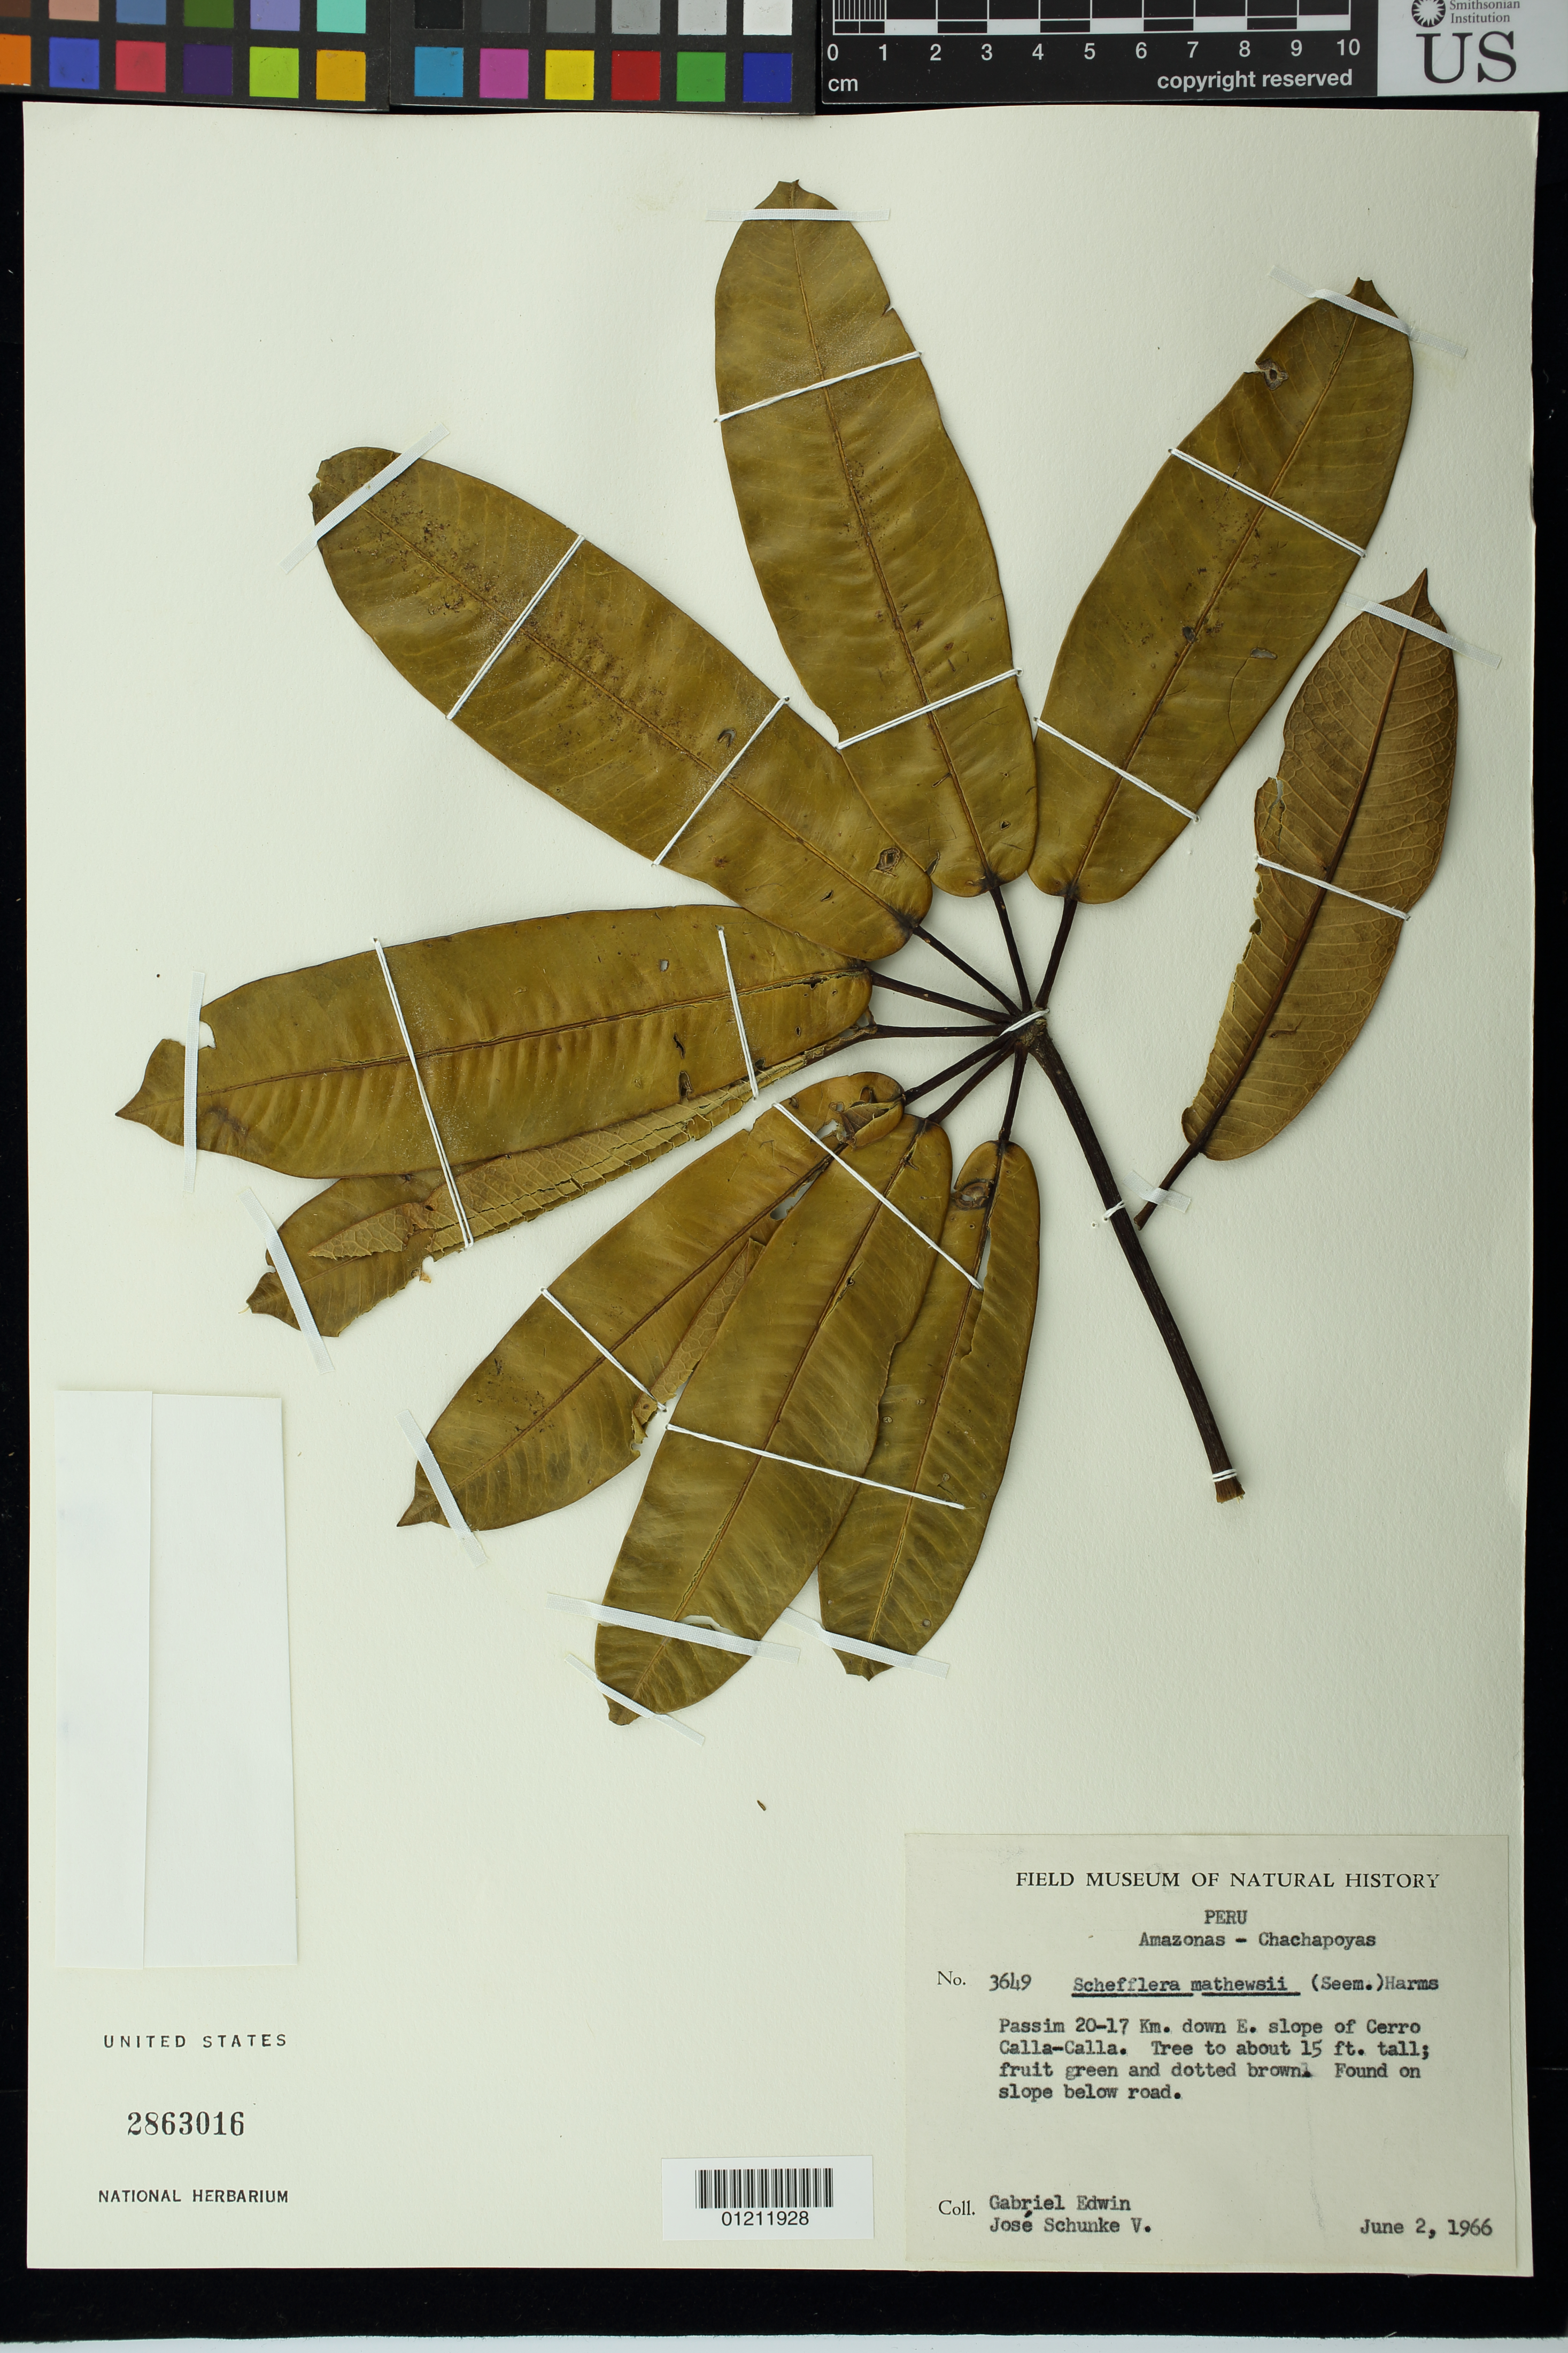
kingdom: Plantae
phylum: Tracheophyta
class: Magnoliopsida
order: Apiales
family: Araliaceae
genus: Schefflera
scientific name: Schefflera mathewsii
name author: (Seem.) Harms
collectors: G. Edwin & J. Schunke Vigo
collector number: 3649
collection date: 1966-06-02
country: Peru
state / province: Amazonas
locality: Amazonas - Chachapoyas. Passim 20-17 Km. down E. slope of Cerro Calla-Calla. Found on slope below road.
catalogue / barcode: US 2863016